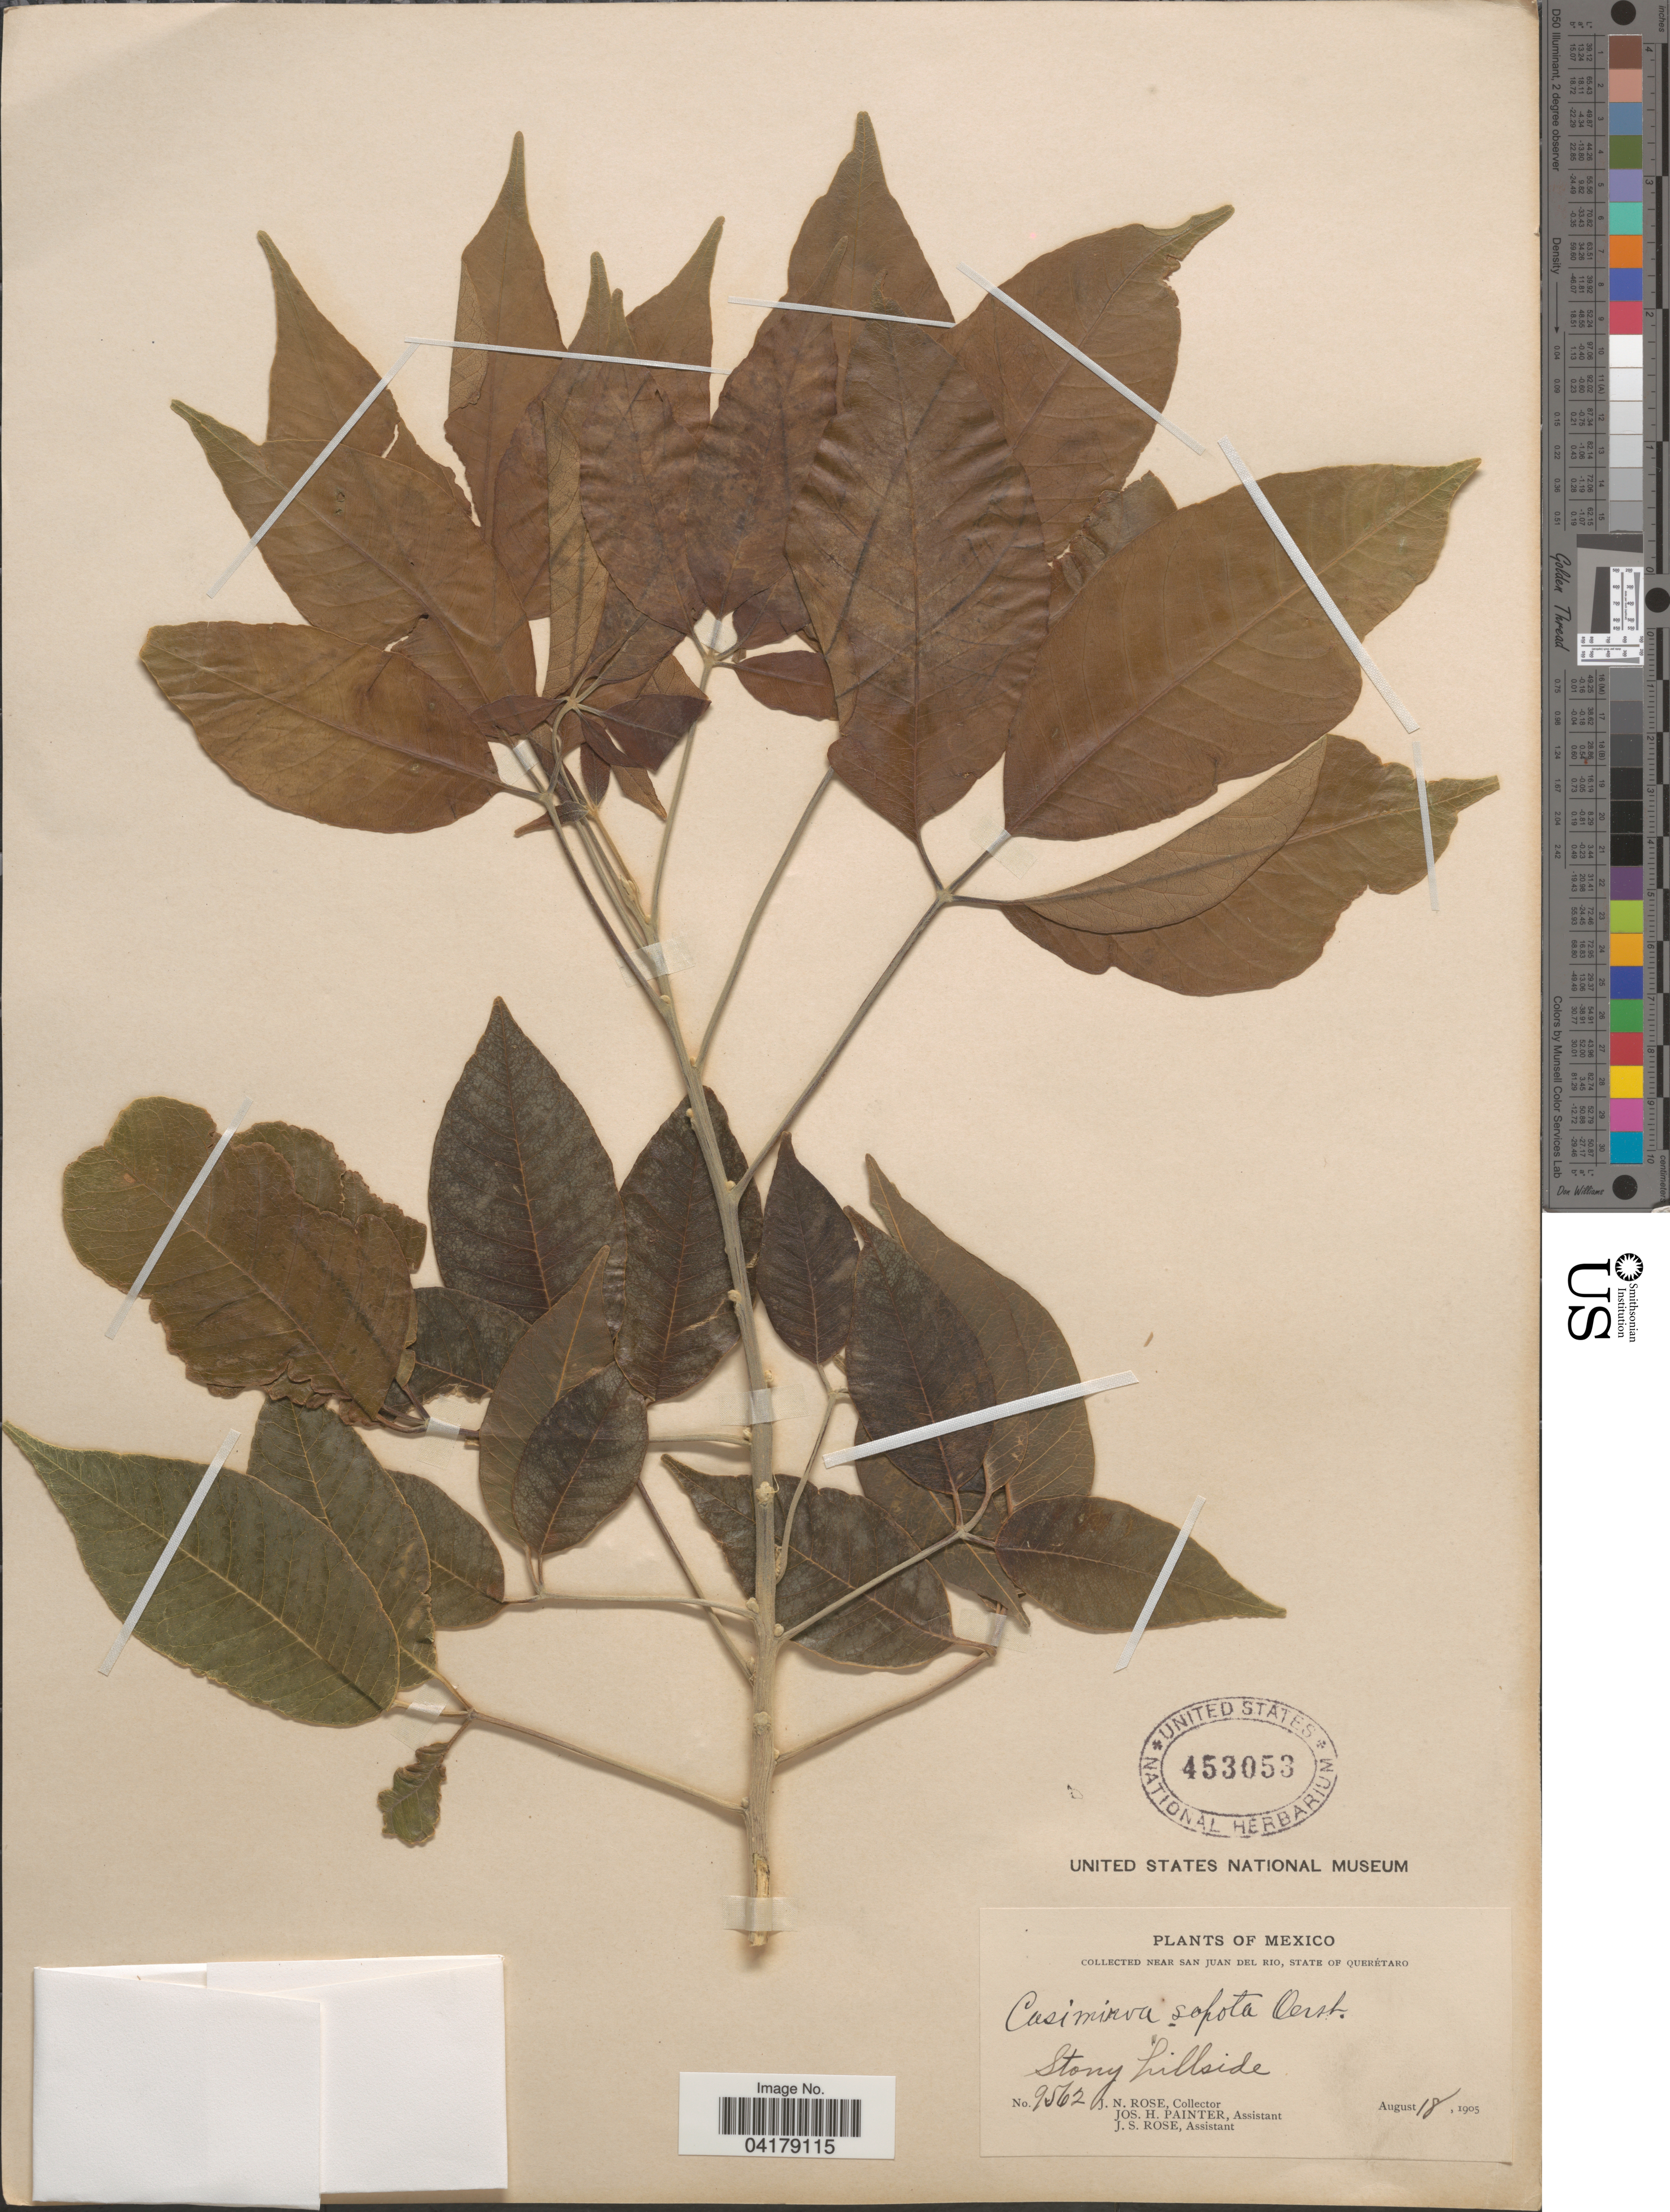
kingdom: Plantae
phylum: Tracheophyta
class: Magnoliopsida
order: Sapindales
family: Rutaceae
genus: Casimiroa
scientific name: Casimiroa sapota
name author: Oerst.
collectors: J. N. Rose, J. H. Painter & J. S. Rose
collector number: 9562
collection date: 1905-08-18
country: Mexico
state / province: Querétaro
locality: Near San Juan del Rio.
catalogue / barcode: US 453053